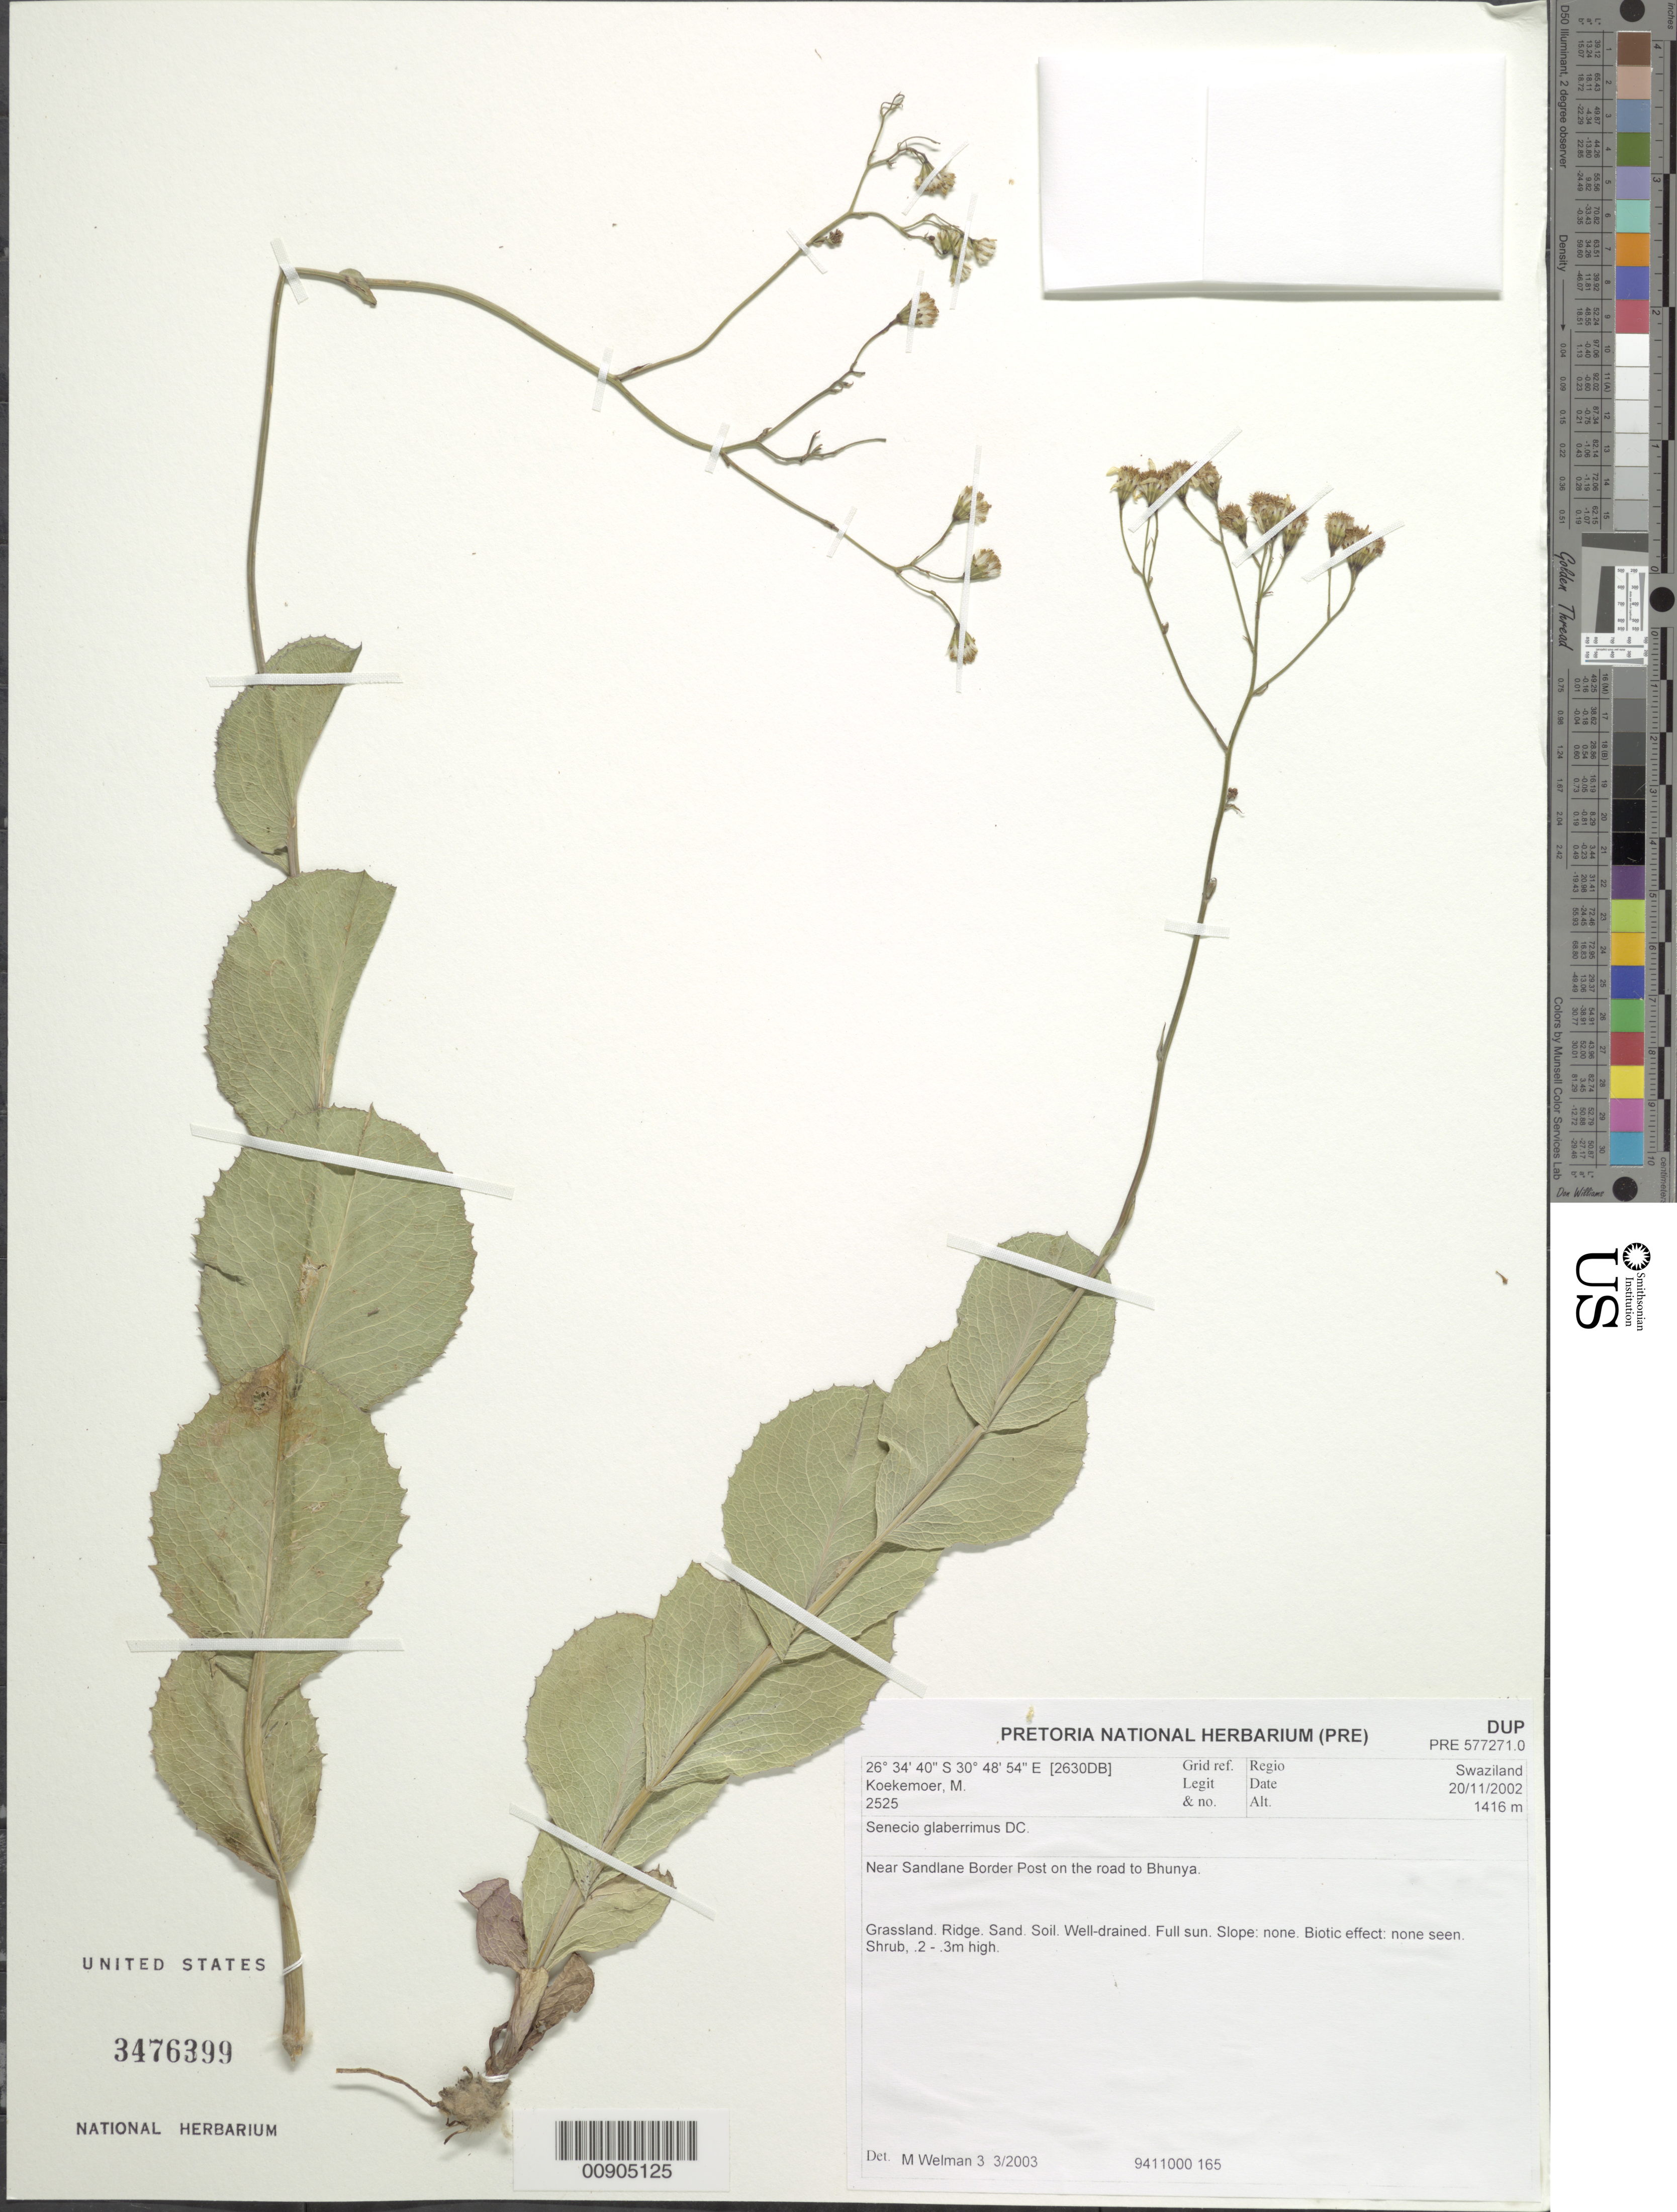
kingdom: Plantae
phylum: Tracheophyta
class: Magnoliopsida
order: Asterales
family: Asteraceae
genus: Senecio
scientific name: Senecio glaberrimus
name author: DC.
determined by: Welman, M.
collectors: M. Koekemoer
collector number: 2525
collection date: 2002-11-20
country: Eswatini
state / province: Manzini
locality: Sandlane Border Post, on road to Bhunya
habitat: Ridge, sand soil, well-drained, grassland, full sun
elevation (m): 1416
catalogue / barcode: US 3476399